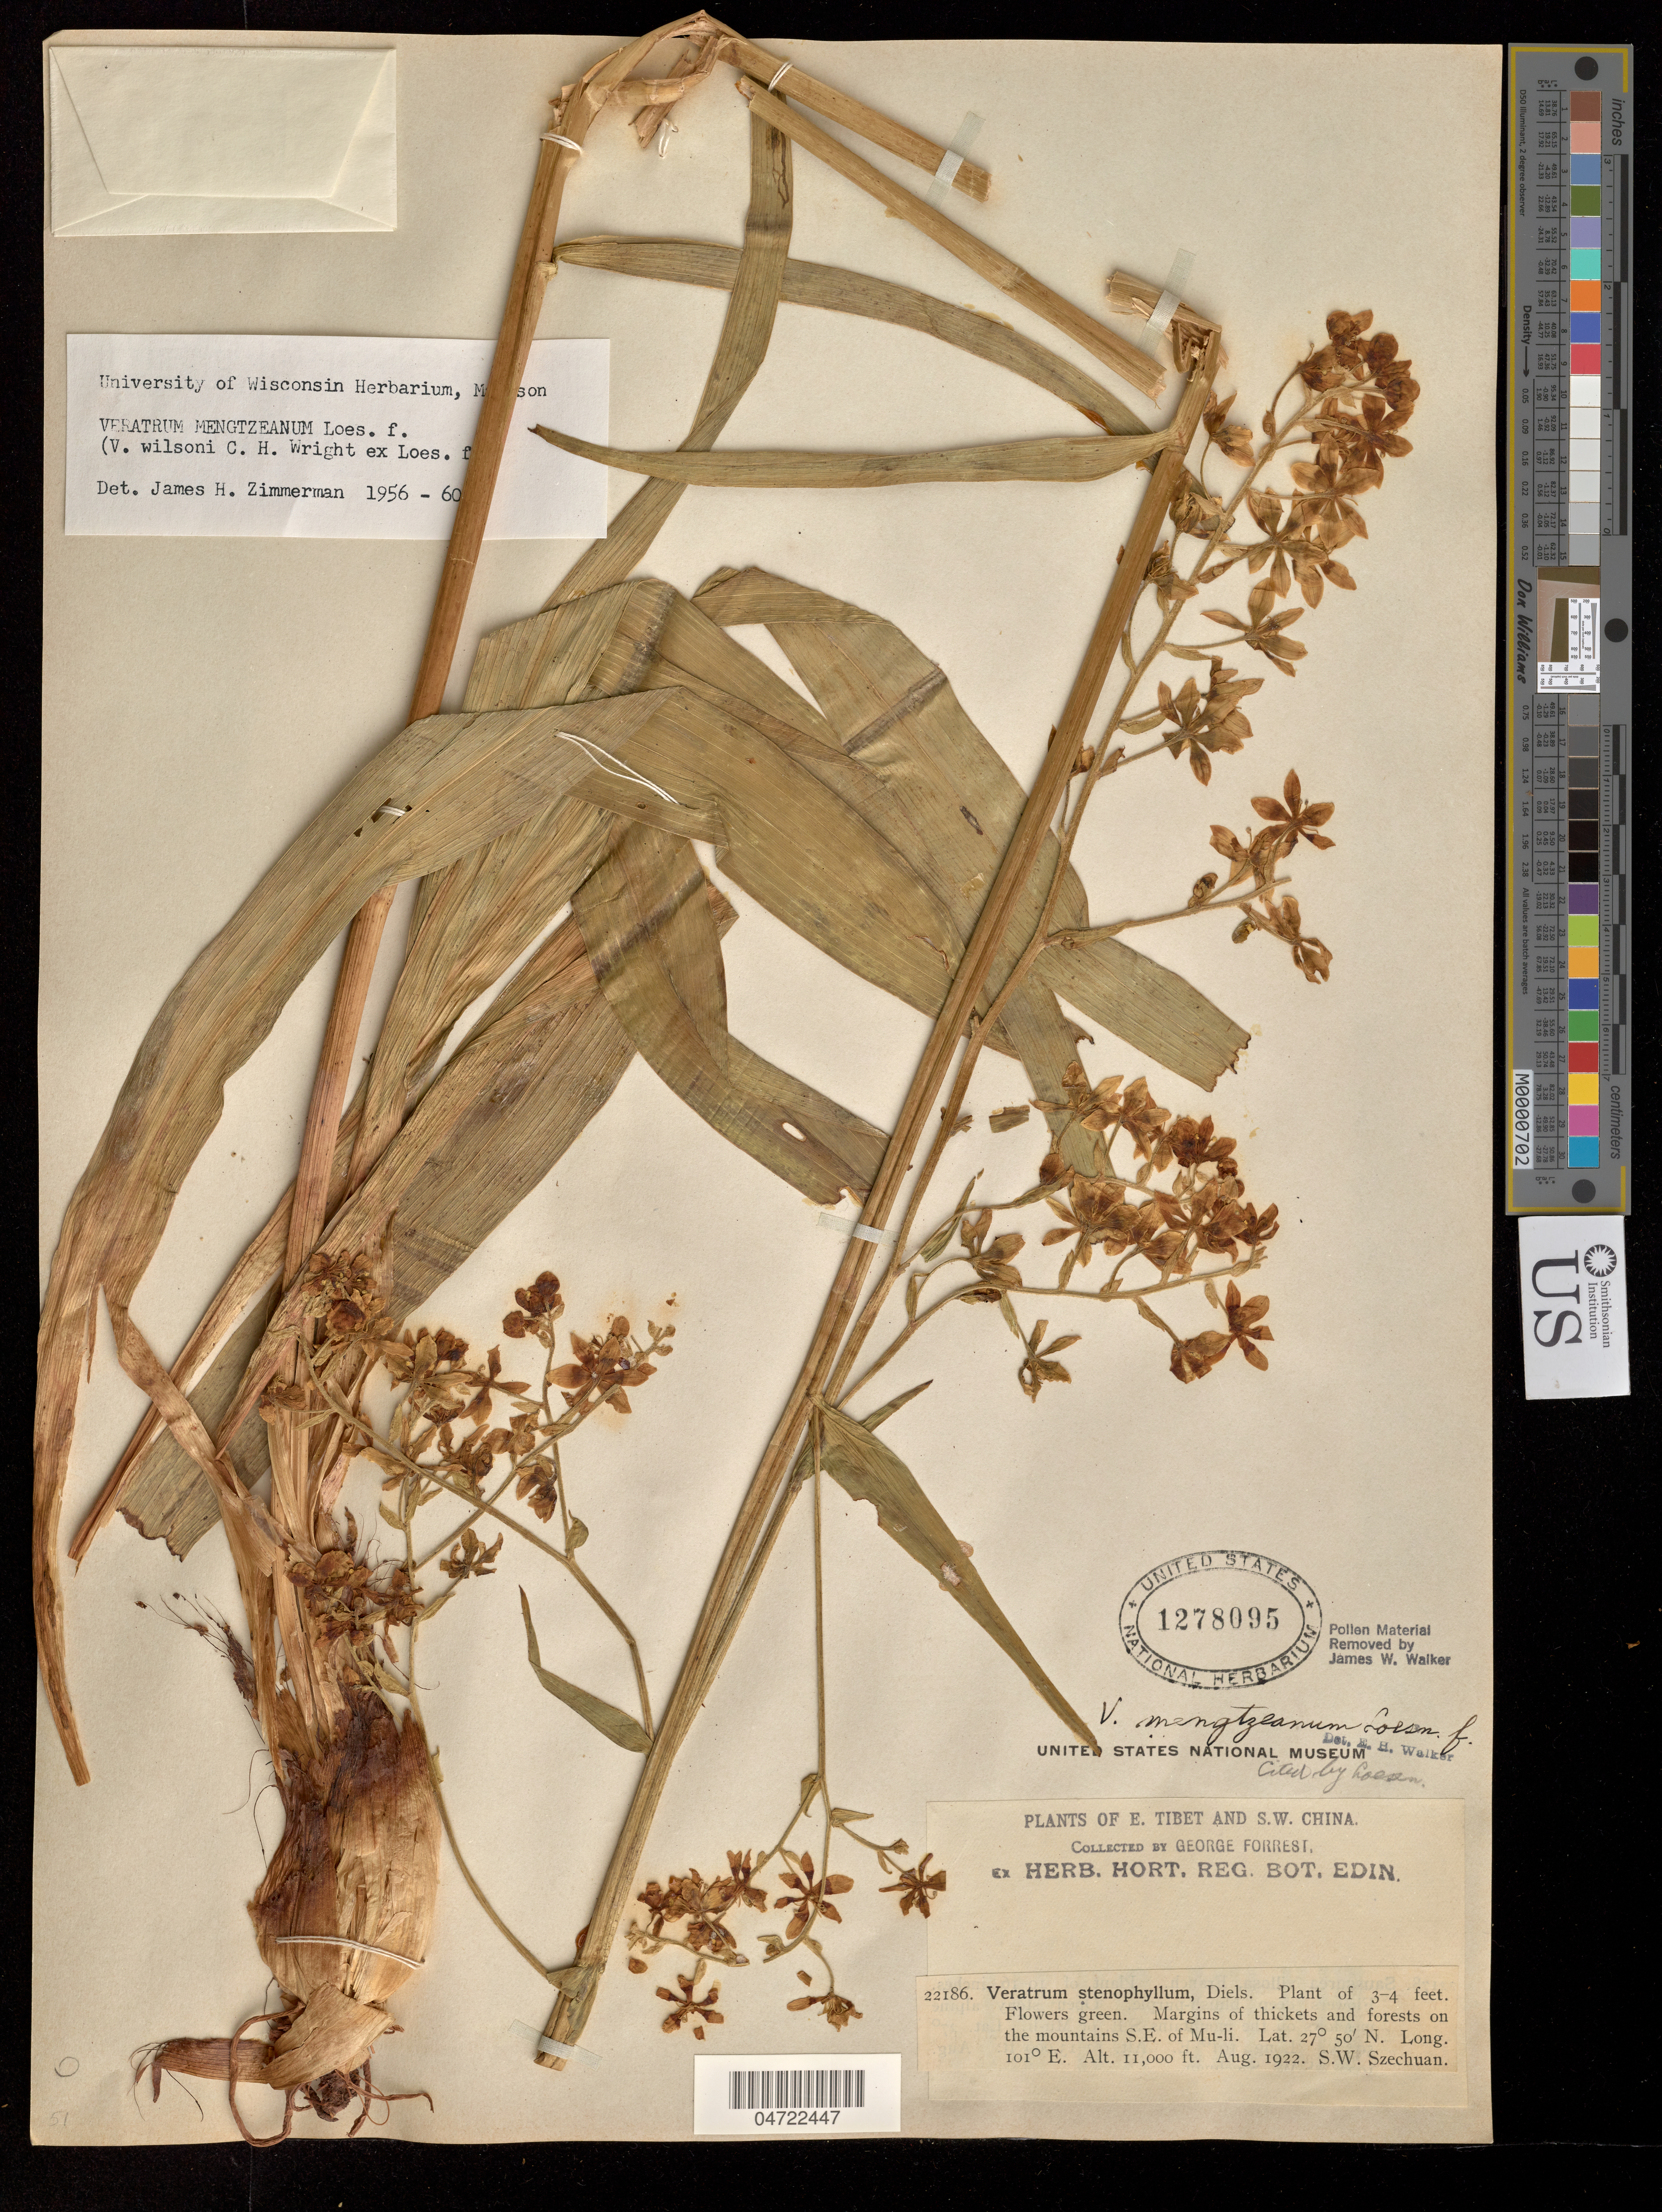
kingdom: Plantae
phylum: Tracheophyta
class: Liliopsida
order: Liliales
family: Melanthiaceae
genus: Veratrum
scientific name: Veratrum mengtzeanum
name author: Loes.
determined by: Zimmerman, James Hall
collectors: S. Szechuan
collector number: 22186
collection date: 1922-08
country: China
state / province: Sichuan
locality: On the mountains S.E. of Mu-li.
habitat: Margins of thickets and forests on mountains.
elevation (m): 3353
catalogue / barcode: US 1278095